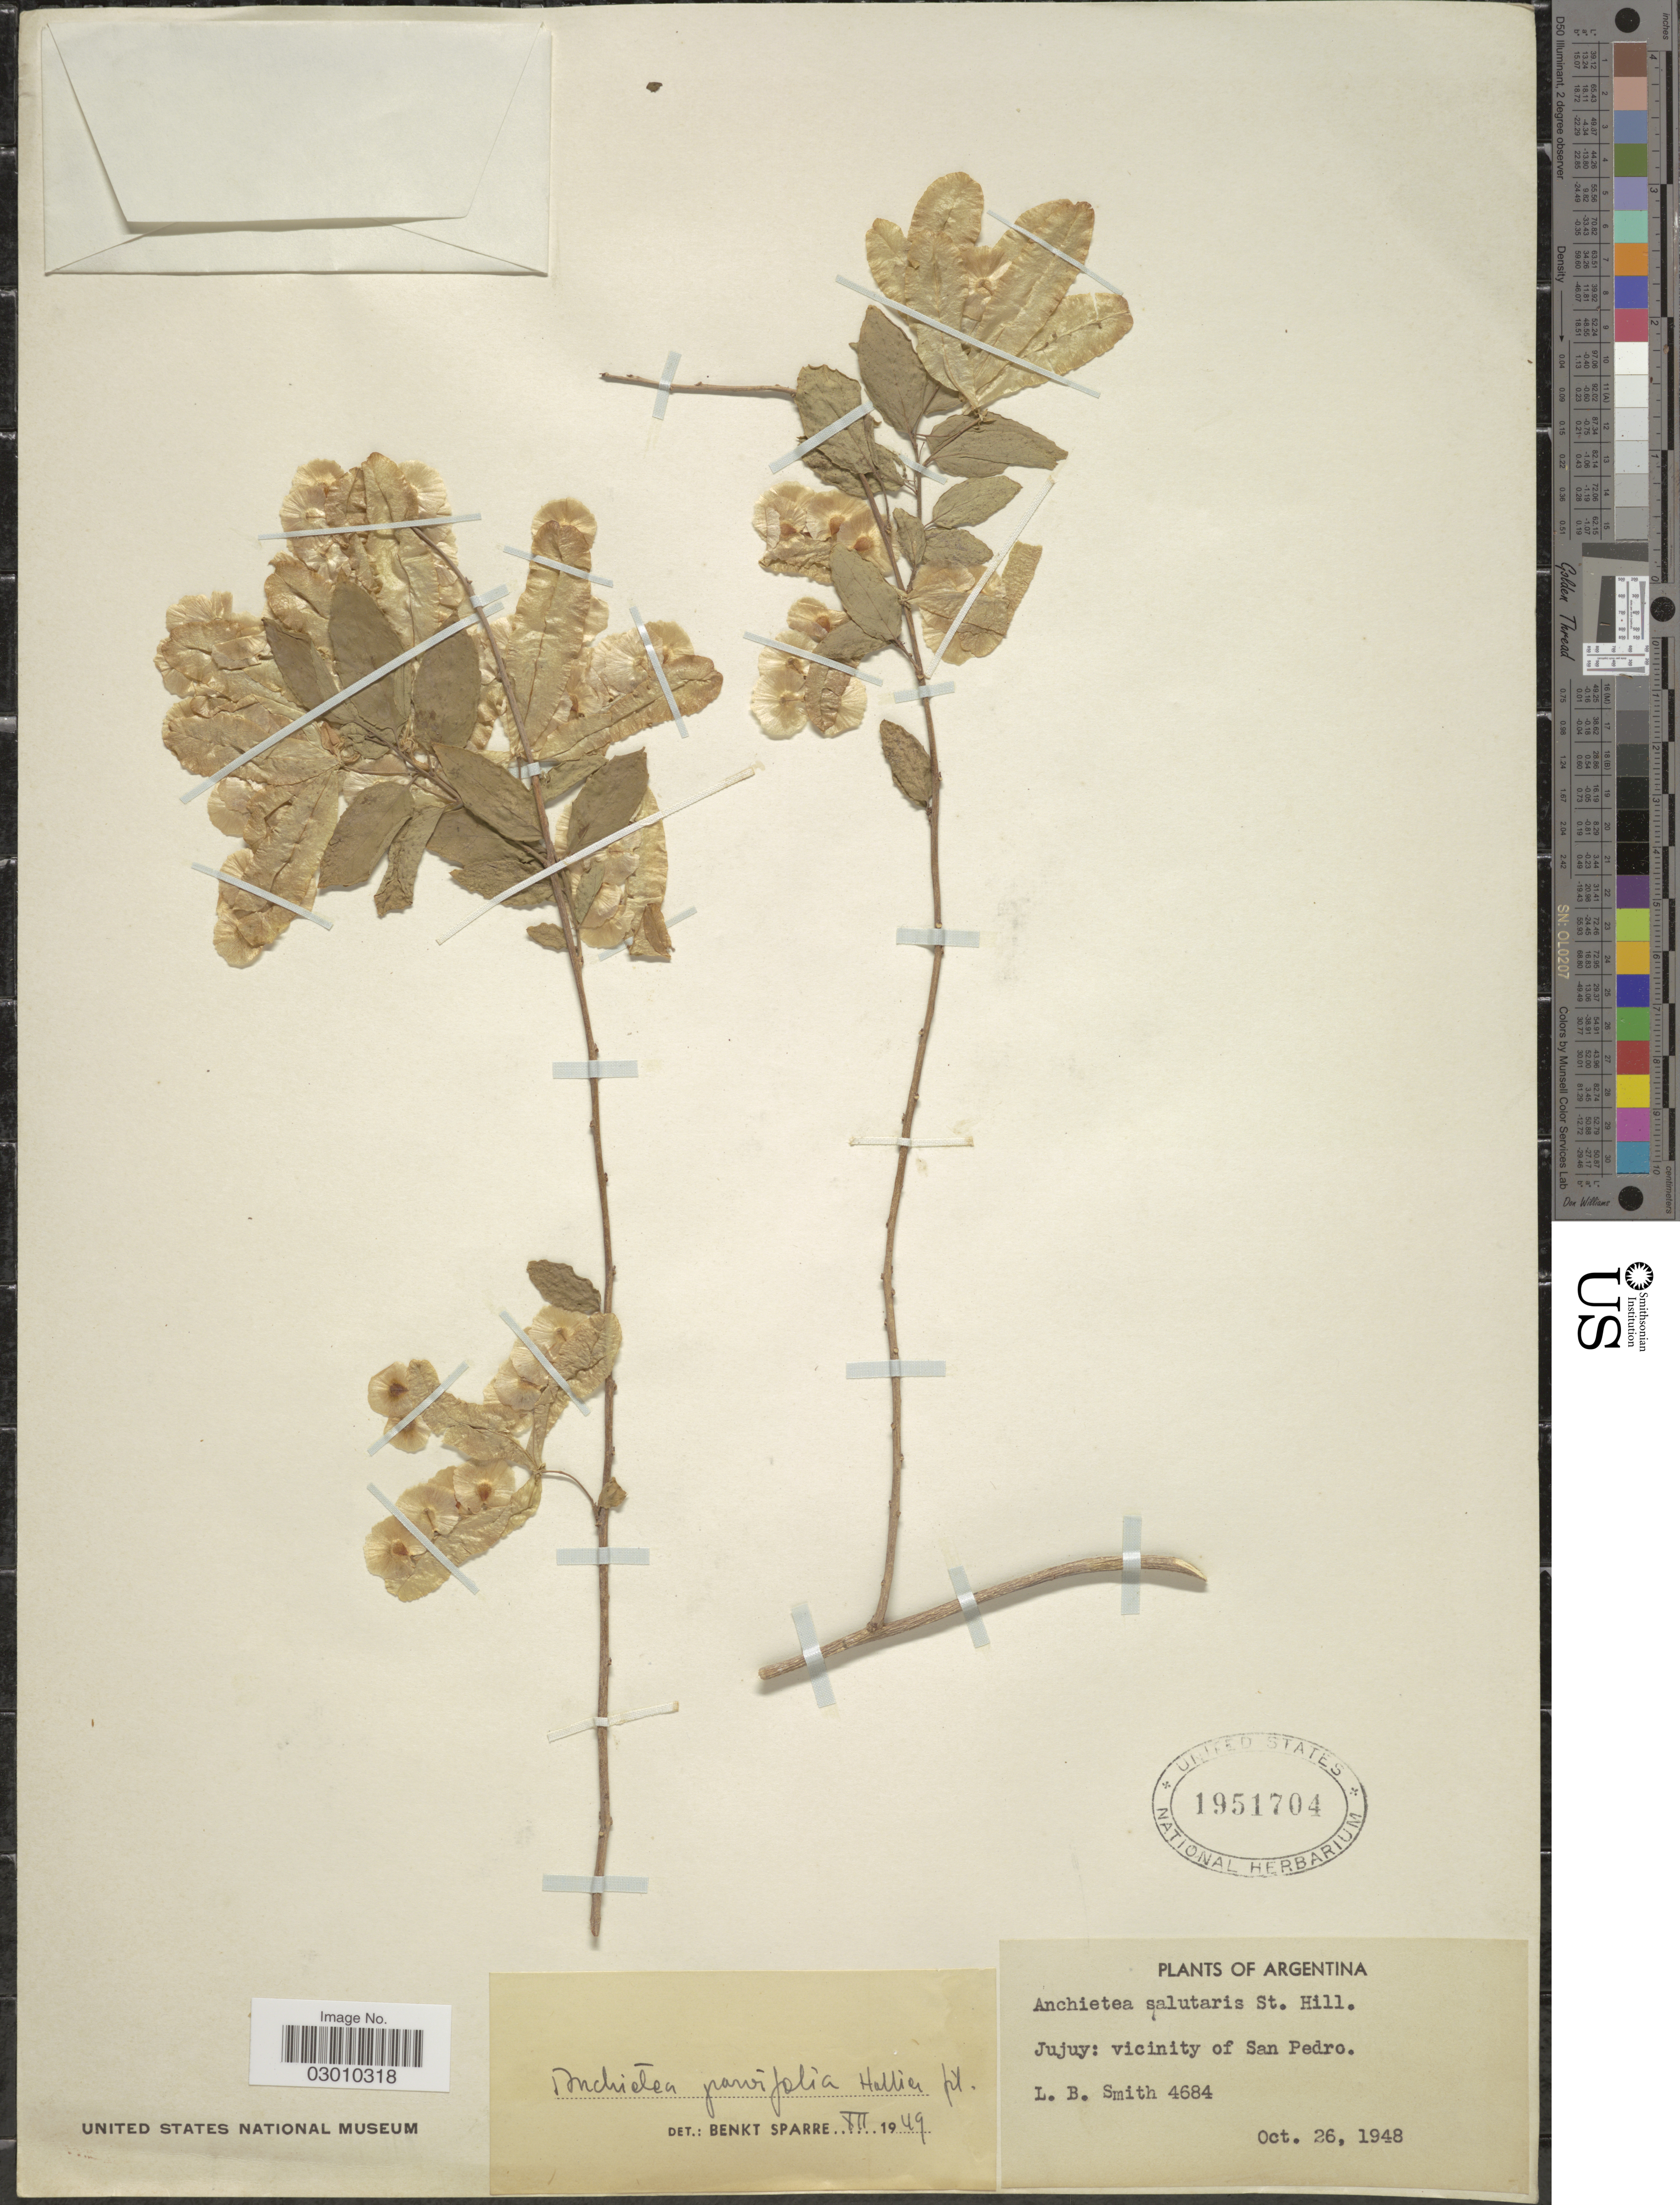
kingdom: Plantae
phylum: Tracheophyta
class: Magnoliopsida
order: Malpighiales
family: Violaceae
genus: Anchietea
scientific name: Anchietea pyrifolia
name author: (Mart.) G. Don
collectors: L. Smith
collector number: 4684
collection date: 1948-10-26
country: Argentina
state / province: Jujuy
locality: Vicinity of San Pedro.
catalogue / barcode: US 1951704